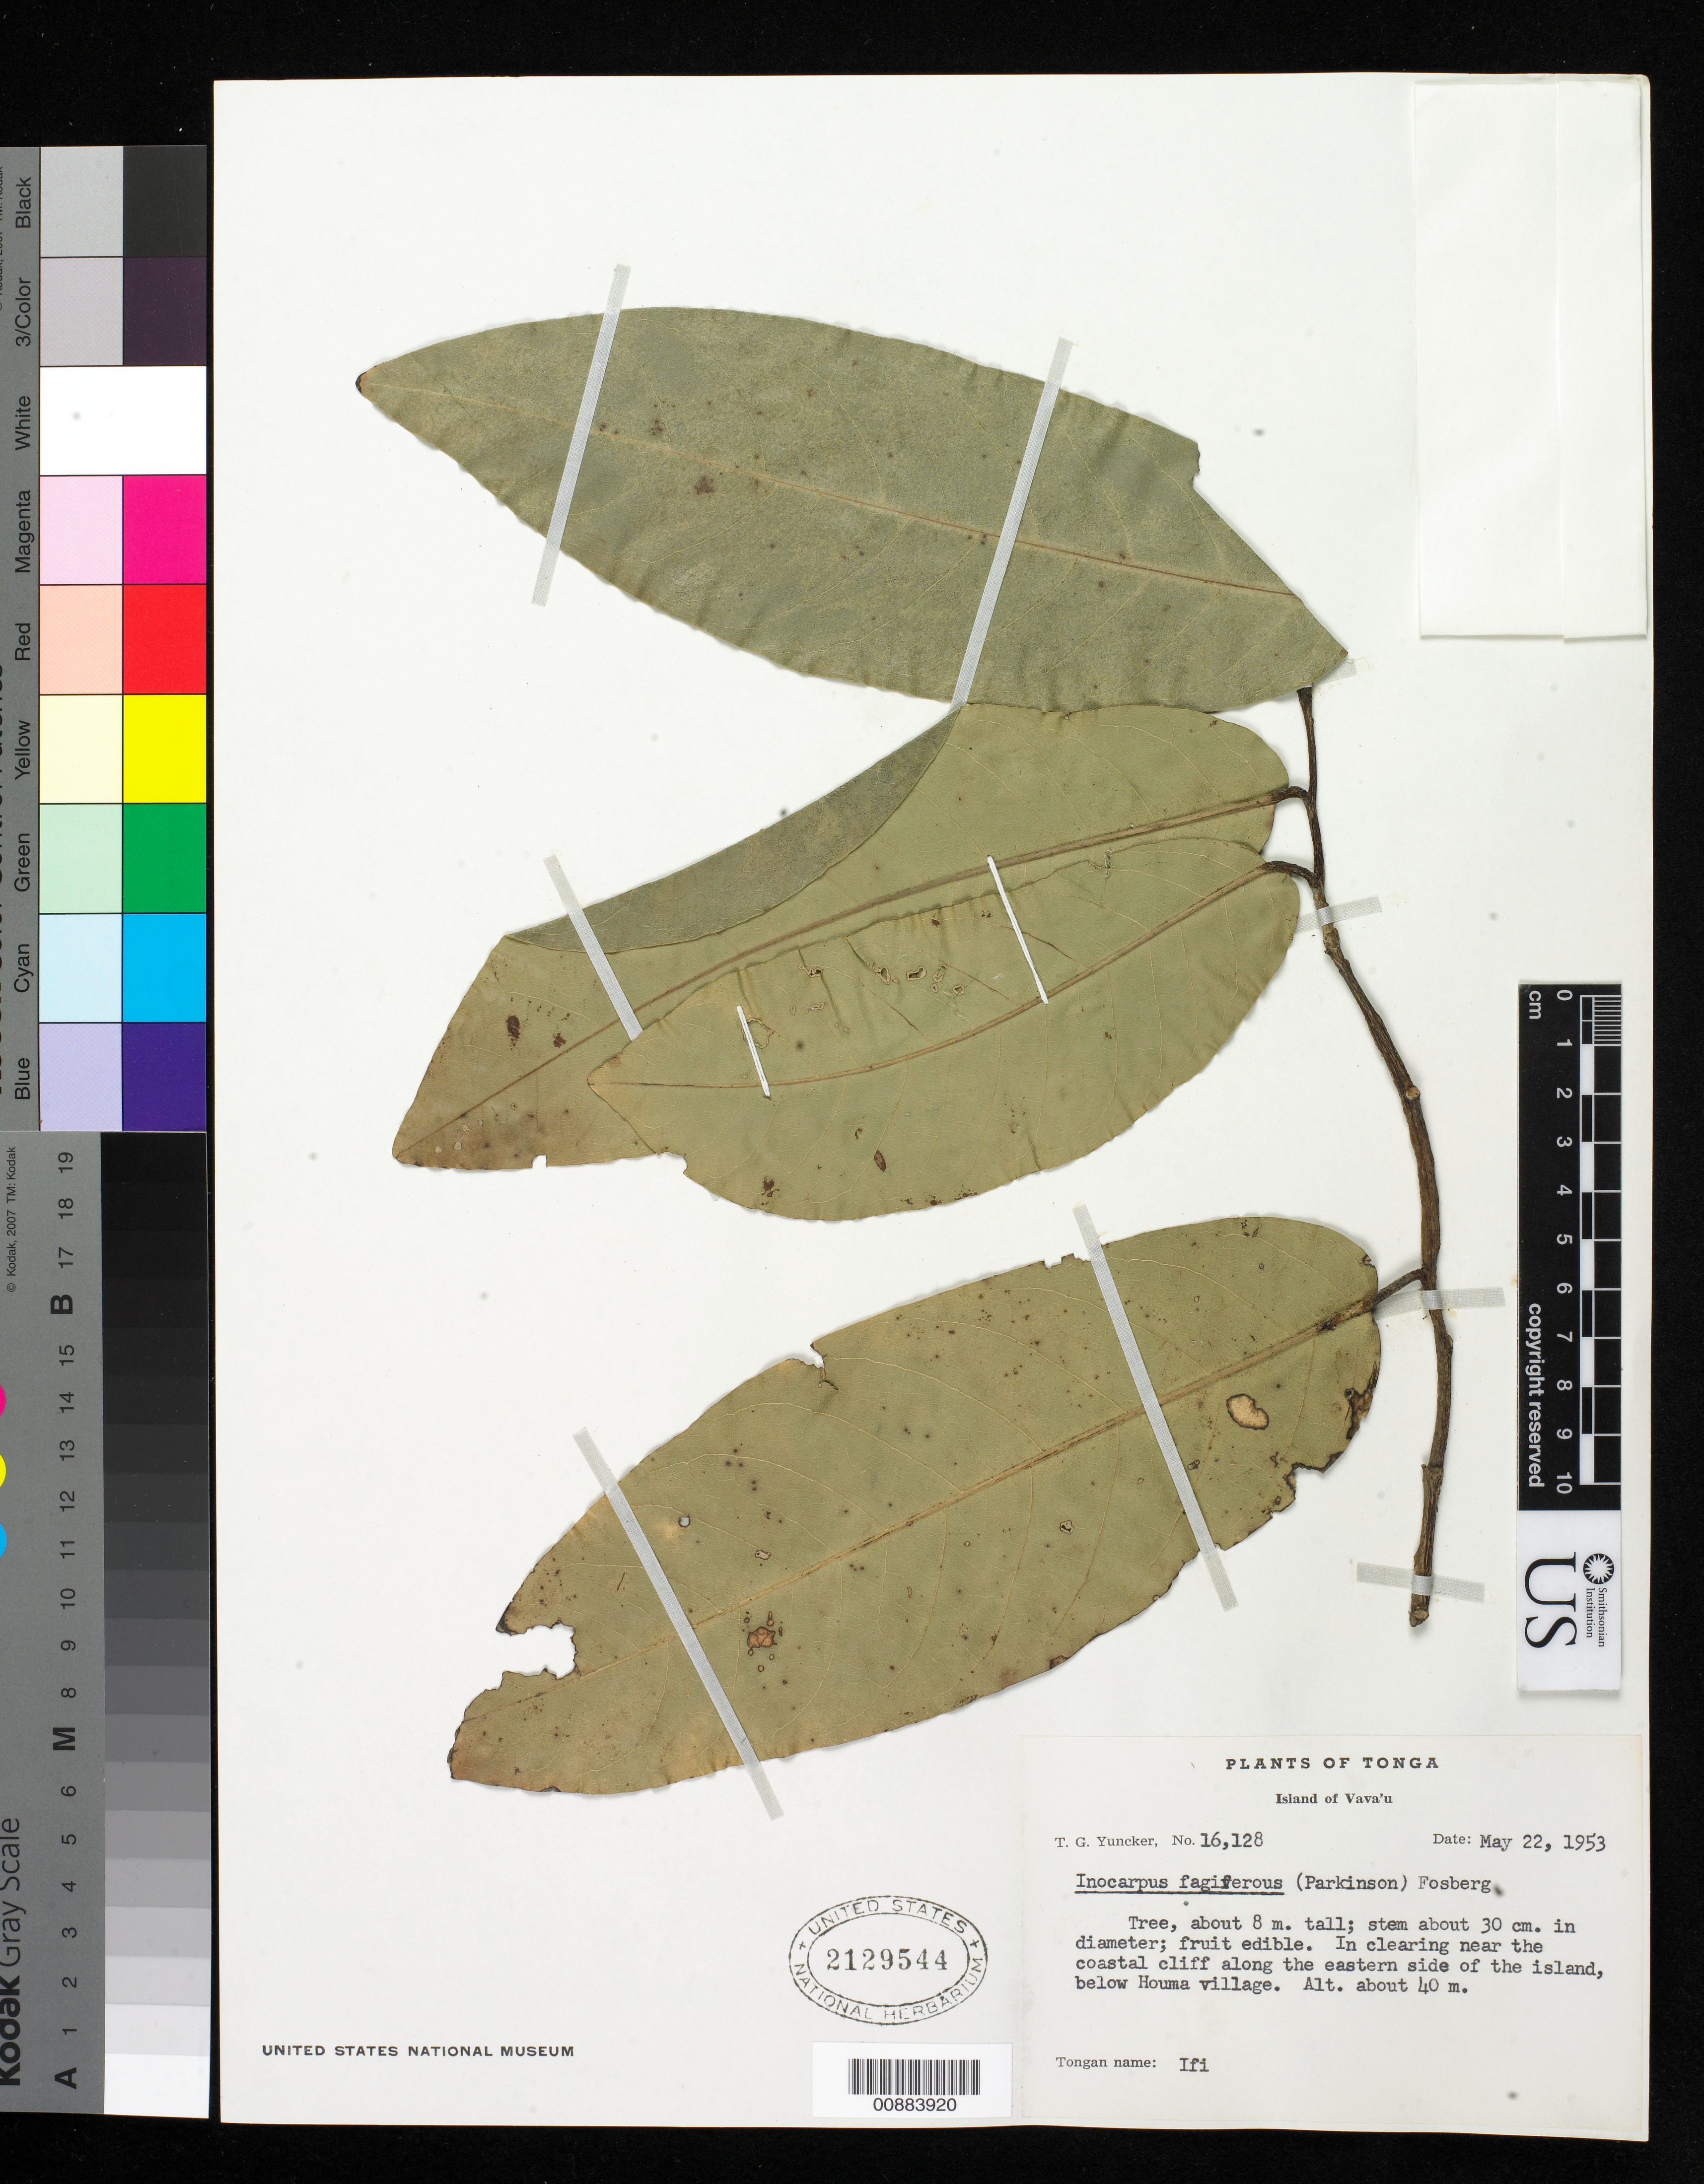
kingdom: Plantae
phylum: Tracheophyta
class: Magnoliopsida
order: Fabales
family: Fabaceae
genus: Inocarpus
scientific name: Inocarpus fagifer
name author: (Parkinson) Fosberg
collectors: T. G. Yuncker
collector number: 16128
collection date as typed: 22 May 1953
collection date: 1953-05-22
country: Tonga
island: Vava'u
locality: Island of Vava'u; near the coastal cliff along the eastern side of the island, below Houma village.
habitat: In clearing.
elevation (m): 40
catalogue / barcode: US 2129544